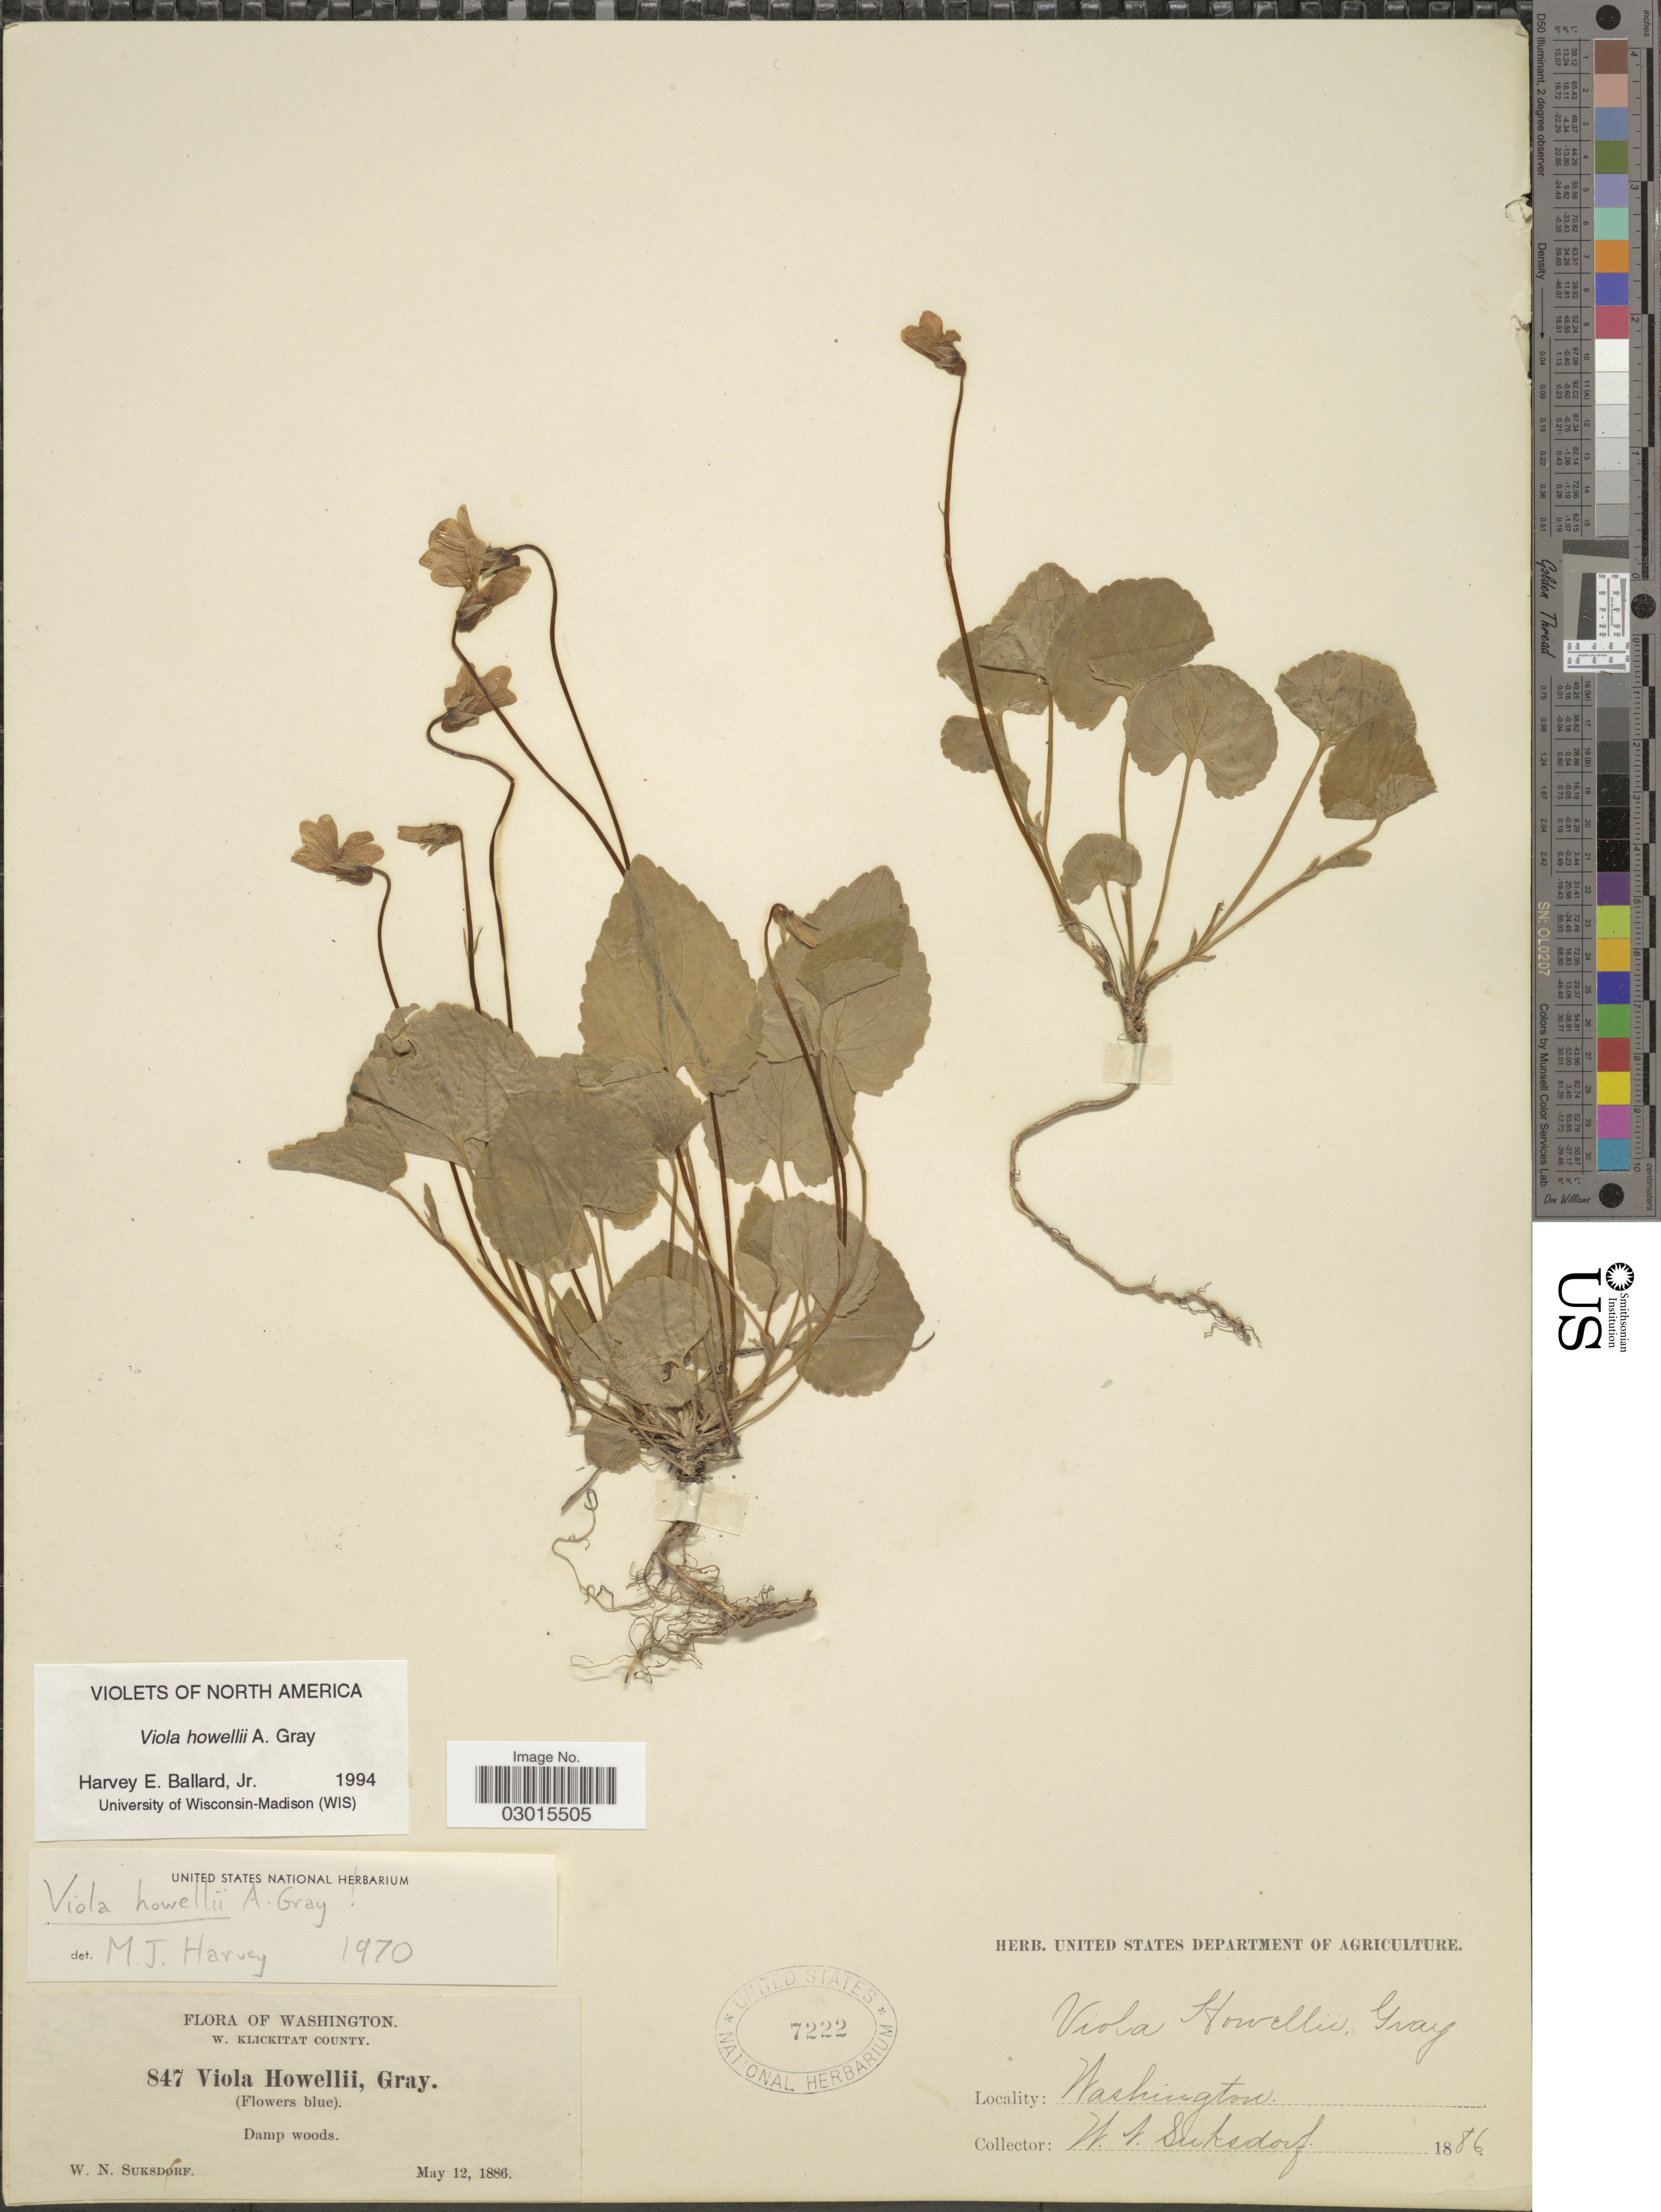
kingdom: Plantae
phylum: Tracheophyta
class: Magnoliopsida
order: Malpighiales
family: Violaceae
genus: Viola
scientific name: Viola hookeriana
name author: Kunth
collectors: W. N. Suksdorf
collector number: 847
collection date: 1886-05-12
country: United States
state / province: Washington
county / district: Klickitat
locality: W. Klickitat County.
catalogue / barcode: US 7222